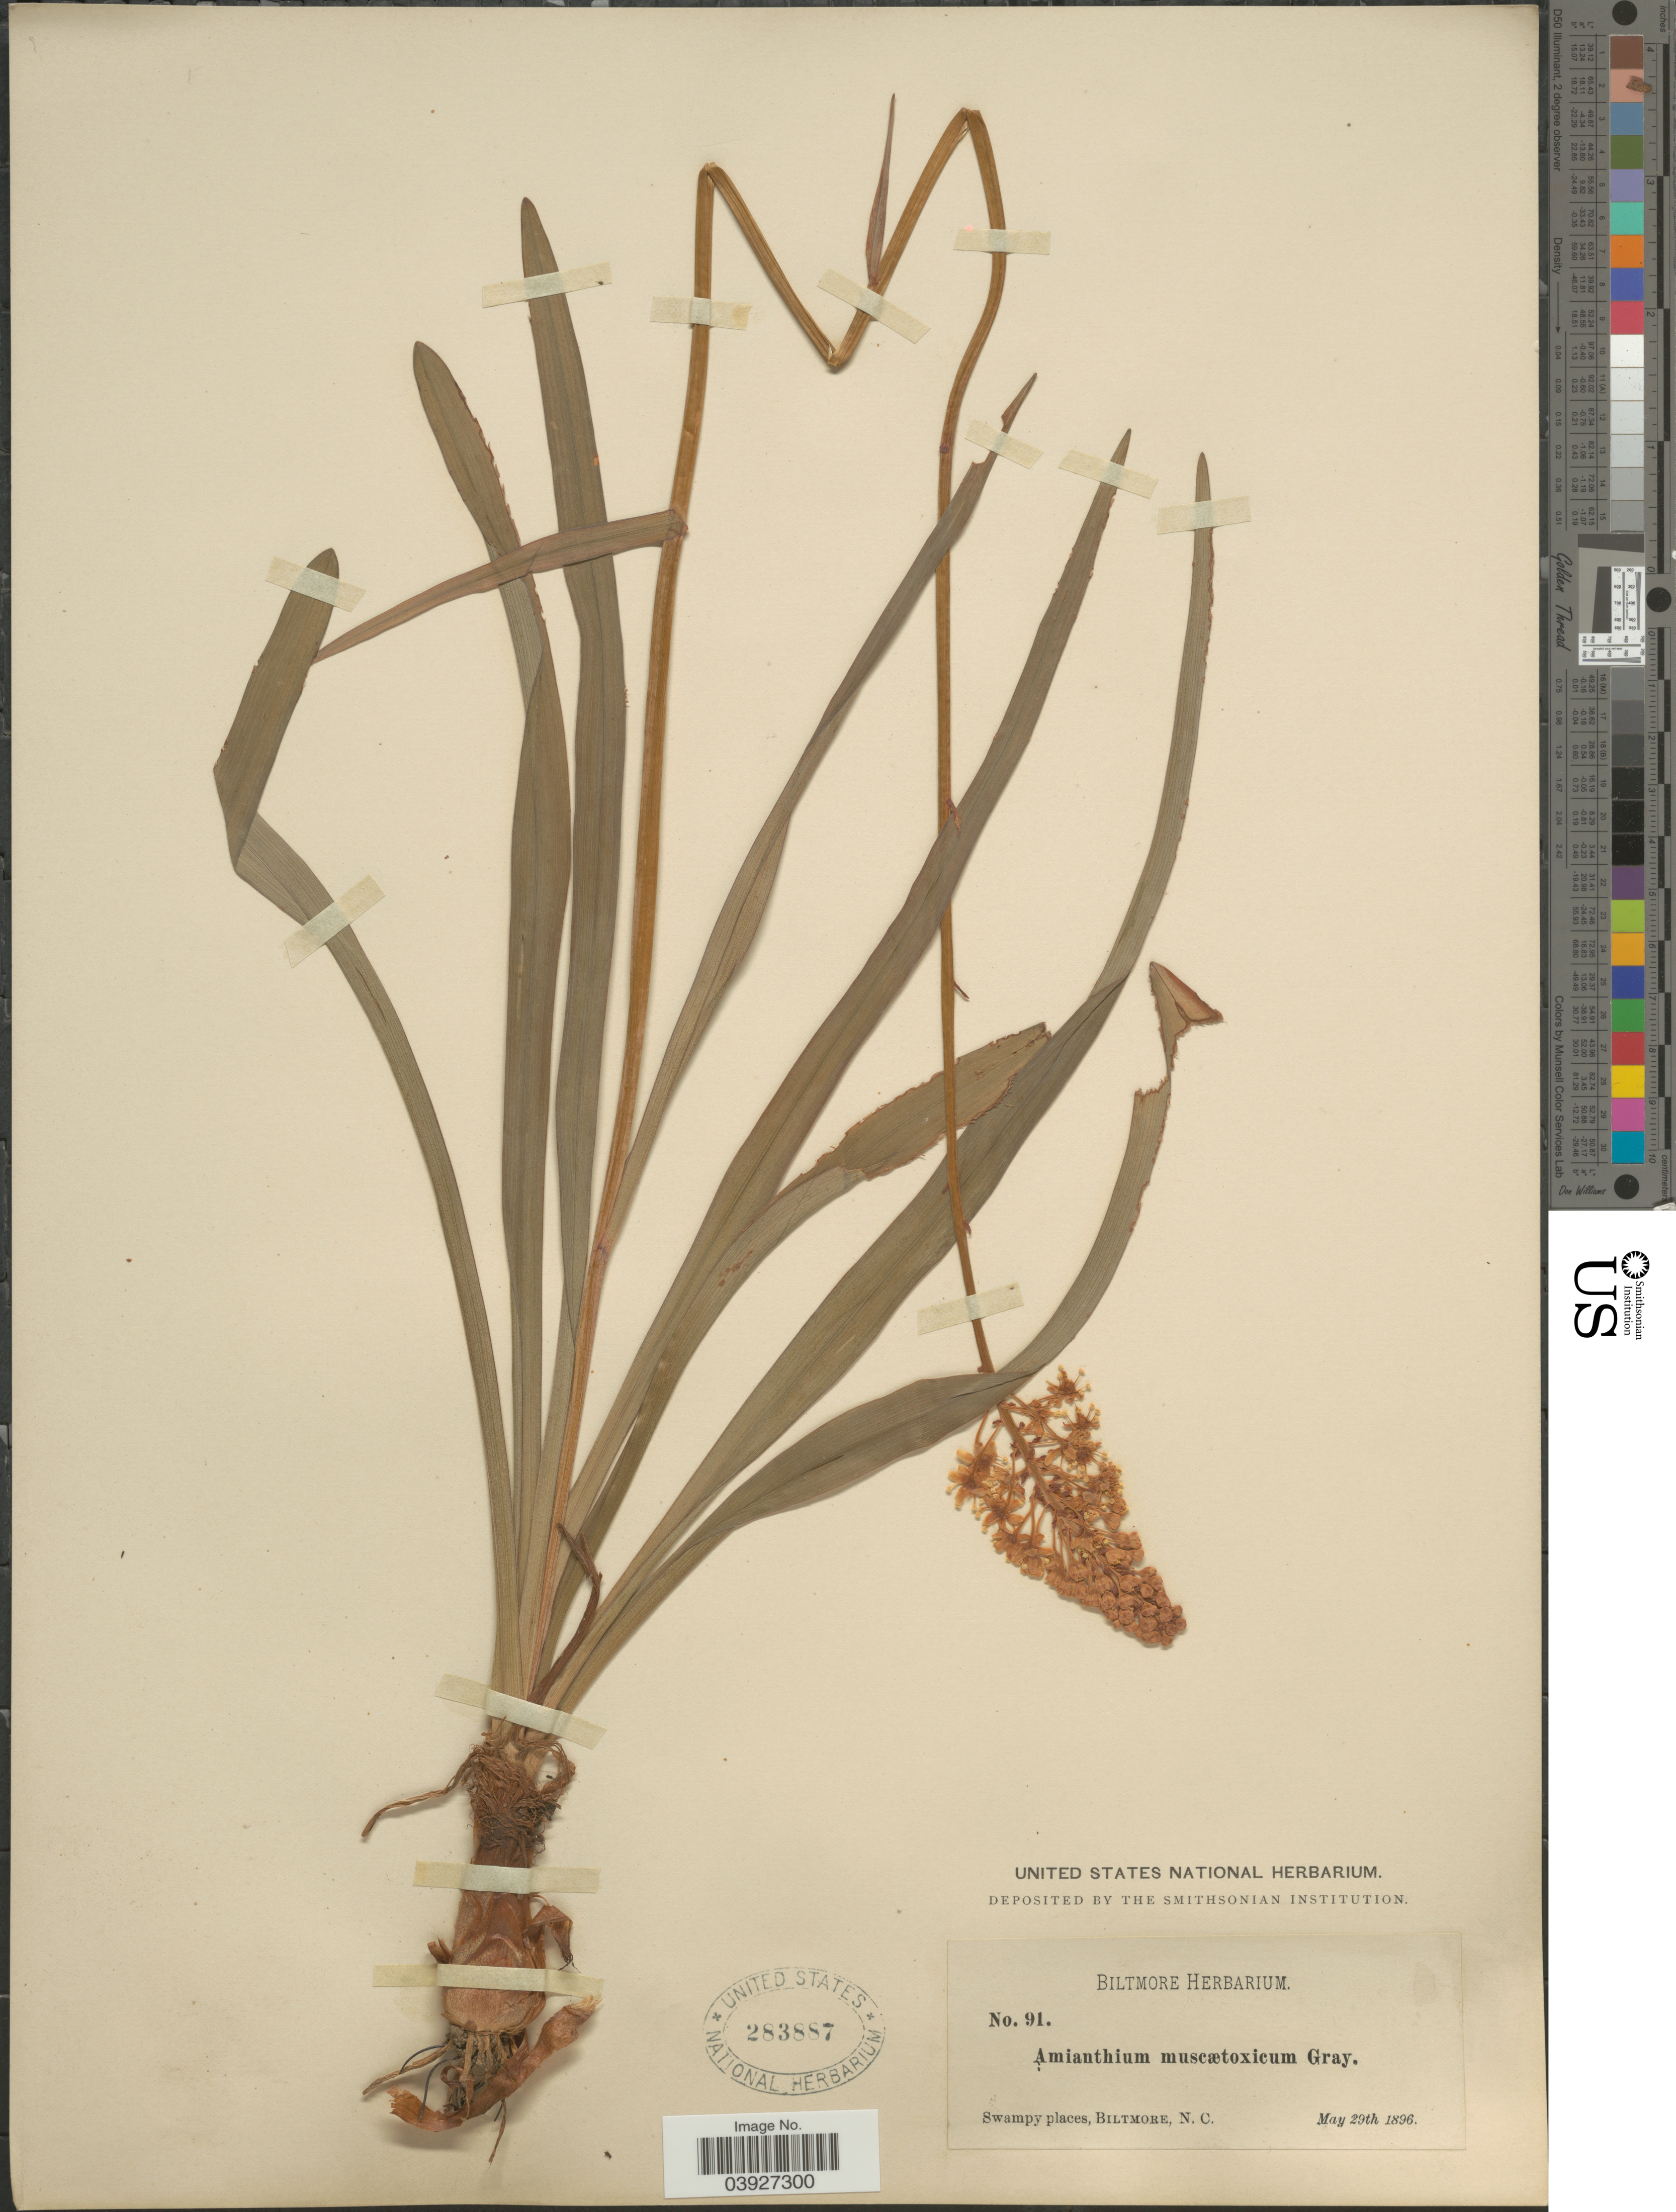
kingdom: Plantae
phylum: Tracheophyta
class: Liliopsida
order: Liliales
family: Melanthiaceae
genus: Amianthium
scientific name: Amianthium muscitoxicum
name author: (Walter) A. Gray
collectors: ex herb. Biltmore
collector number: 91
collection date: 1896-05-29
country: United States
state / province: North Carolina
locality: Biltmore.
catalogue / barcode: US 283887